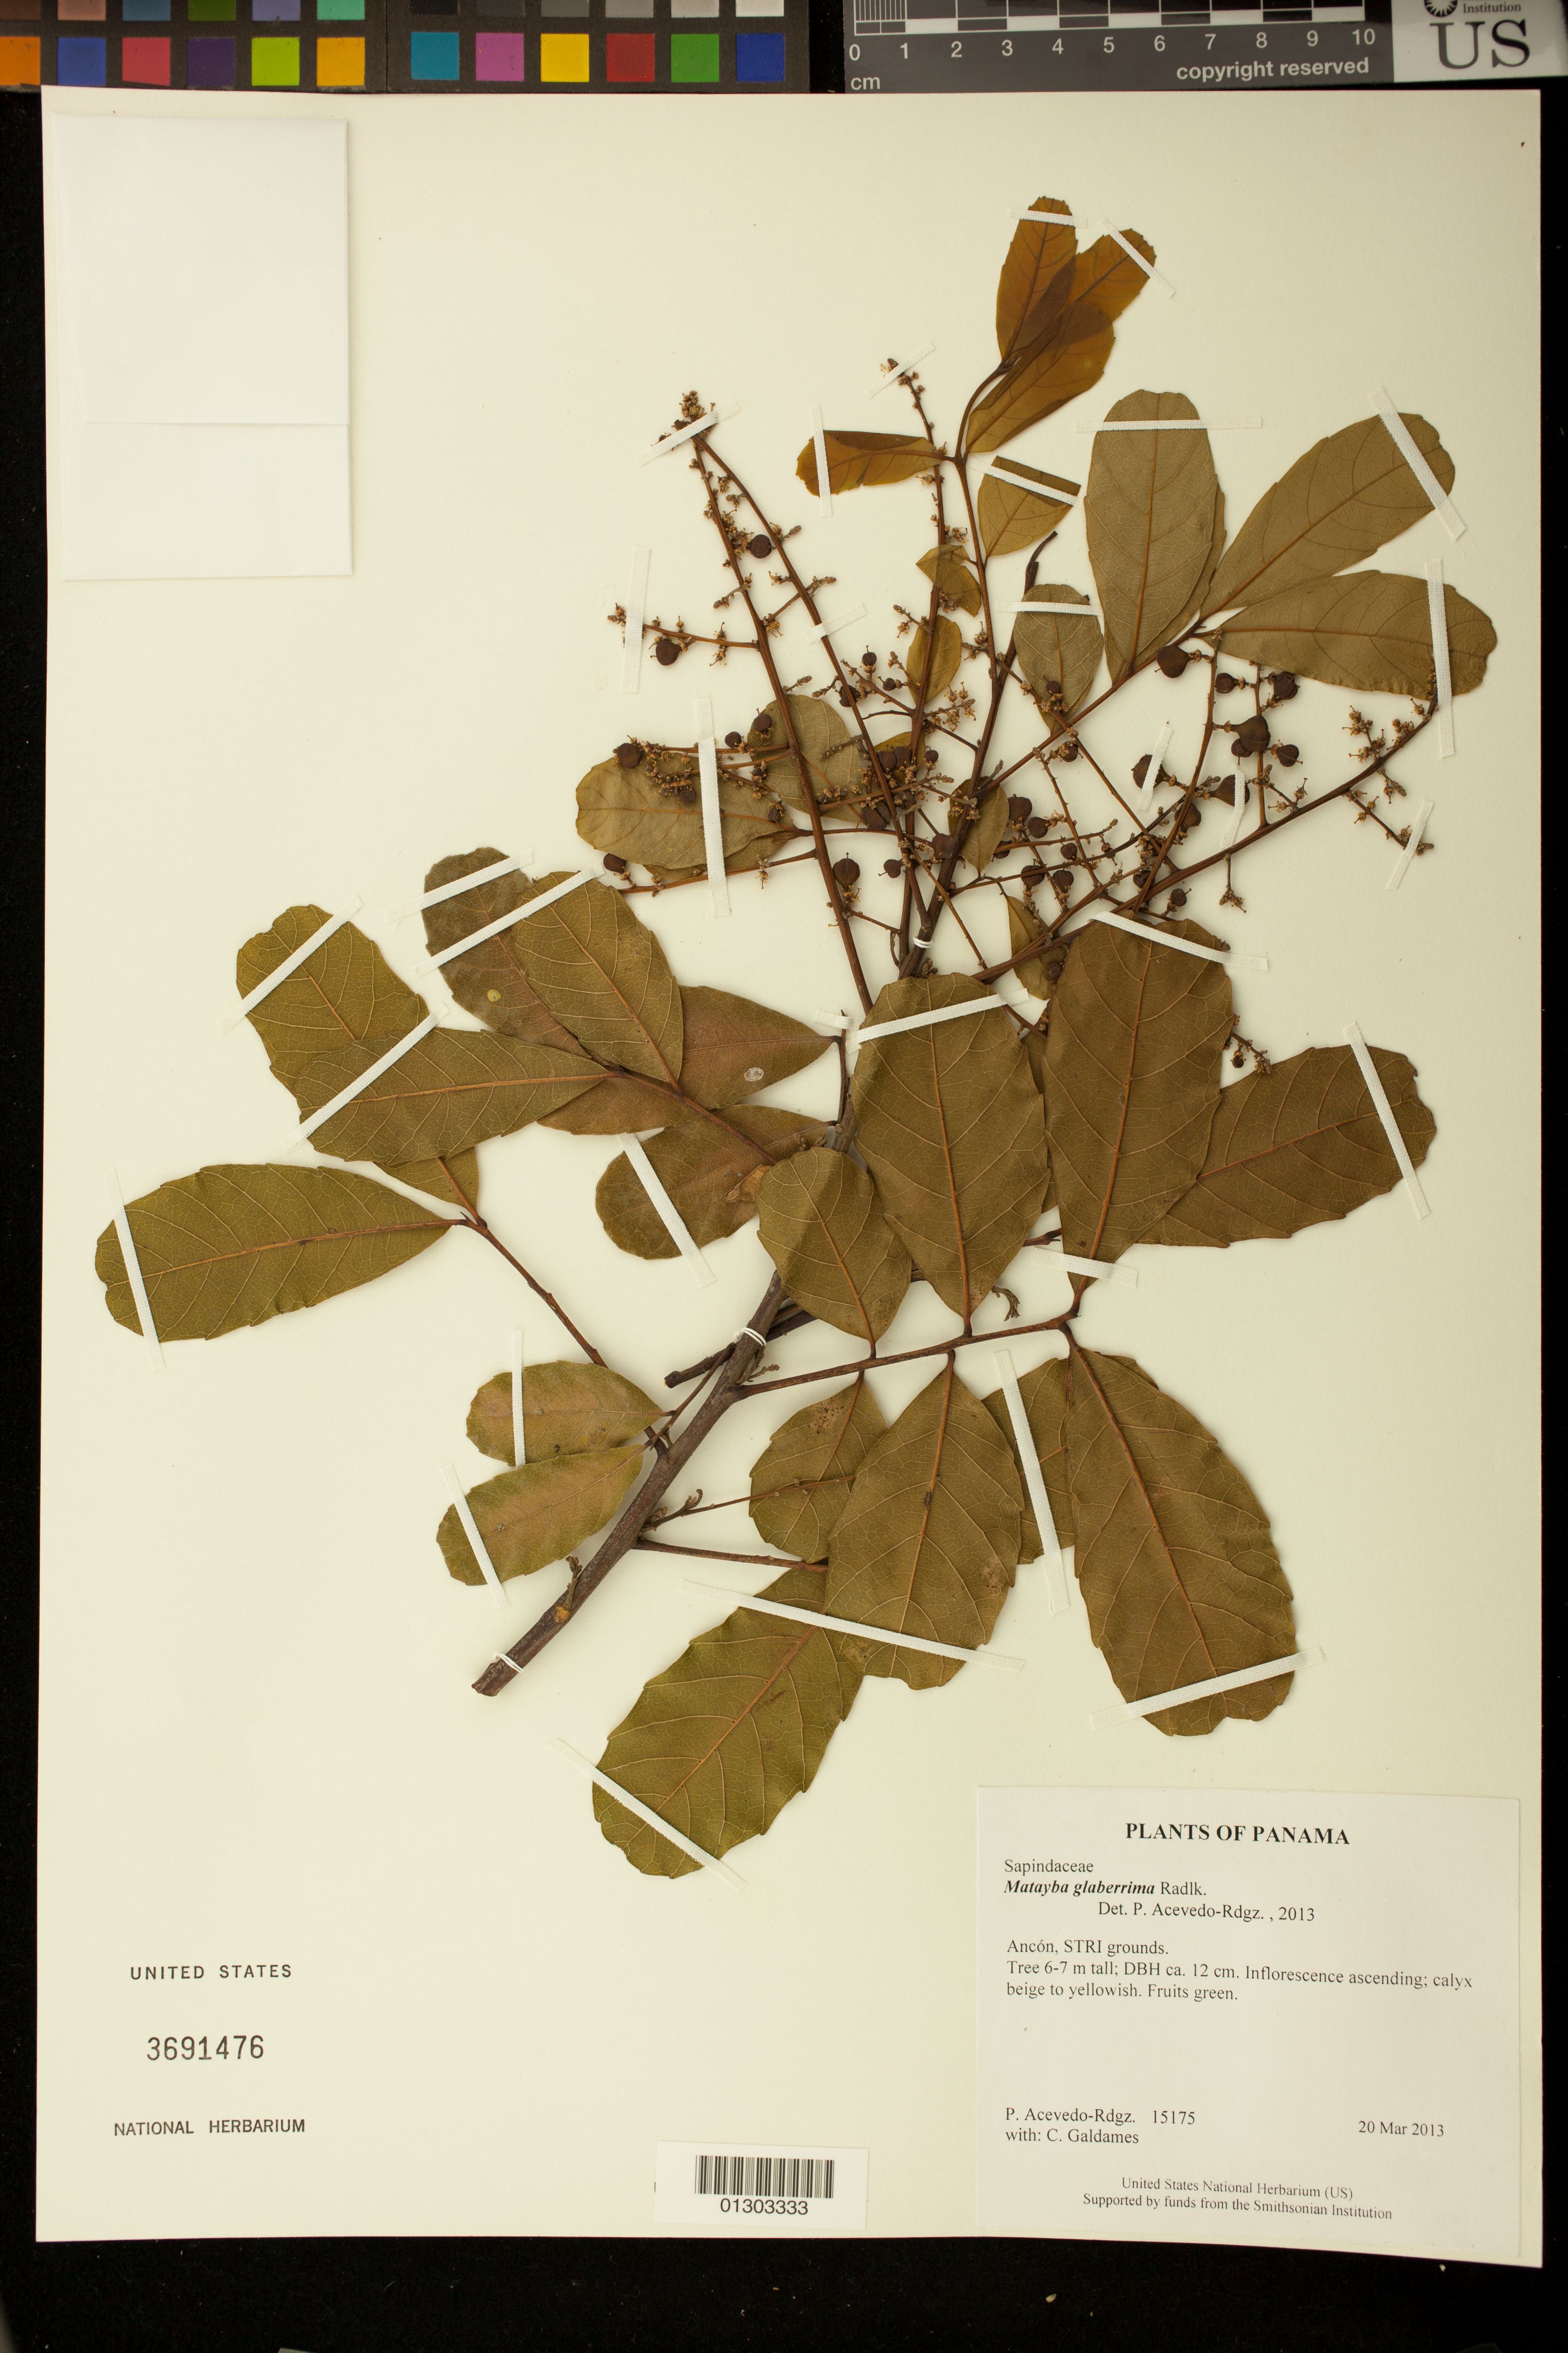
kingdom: Plantae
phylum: Tracheophyta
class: Magnoliopsida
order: Sapindales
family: Sapindaceae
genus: Matayba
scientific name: Matayba scrobiculata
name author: Radlk.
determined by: Acevedo-Rodriguez, P., (US), Smithsonian Institution - National Museum of Natural History (UNITED STATES)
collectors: P. Acevedo-Rodr. & C. Galdames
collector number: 15175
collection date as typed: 20 Mar 2013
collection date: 2013-03-20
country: Panama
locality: Ancón, STRI grounds.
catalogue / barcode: US 3691476